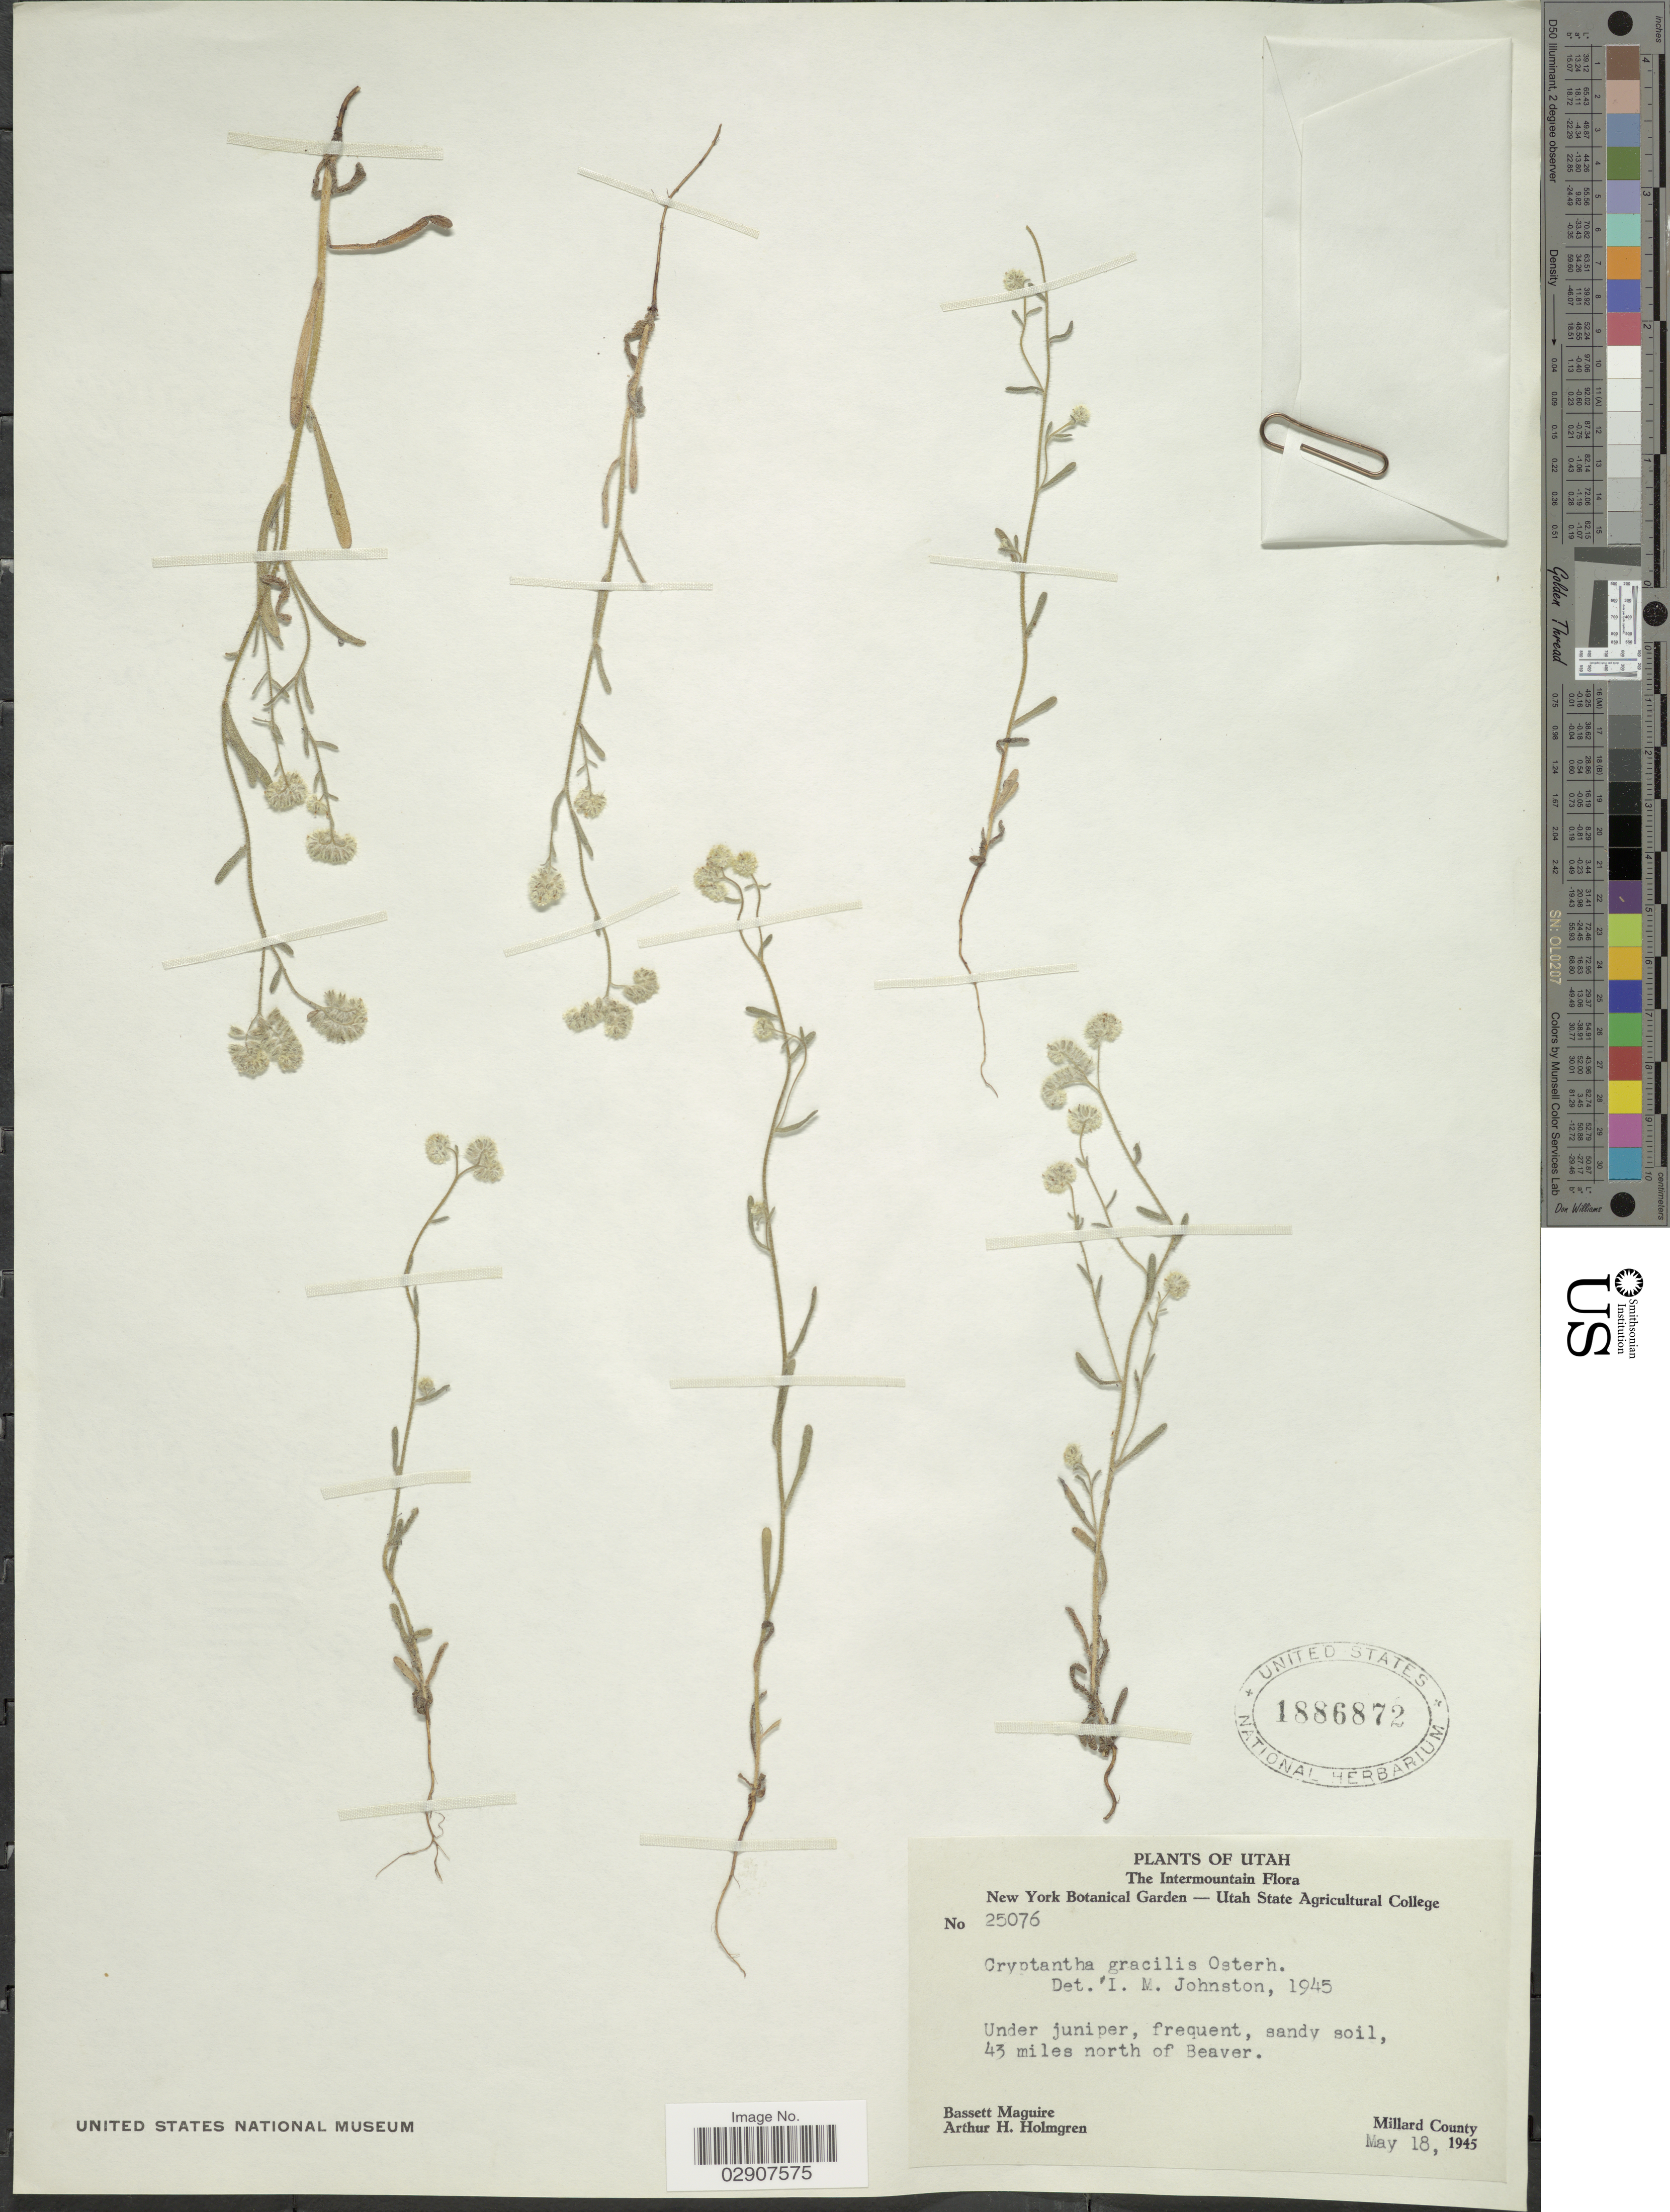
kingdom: Plantae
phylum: Tracheophyta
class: Magnoliopsida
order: Boraginales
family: Boraginaceae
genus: Cryptantha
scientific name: Cryptantha gracilis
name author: Osterh.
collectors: B. Maguire & A. H. Holmgren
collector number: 25076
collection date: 1945-05-18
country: United States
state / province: Utah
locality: The Intermountain, 43 miles north of Beaver, Millard County.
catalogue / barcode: US 1886872